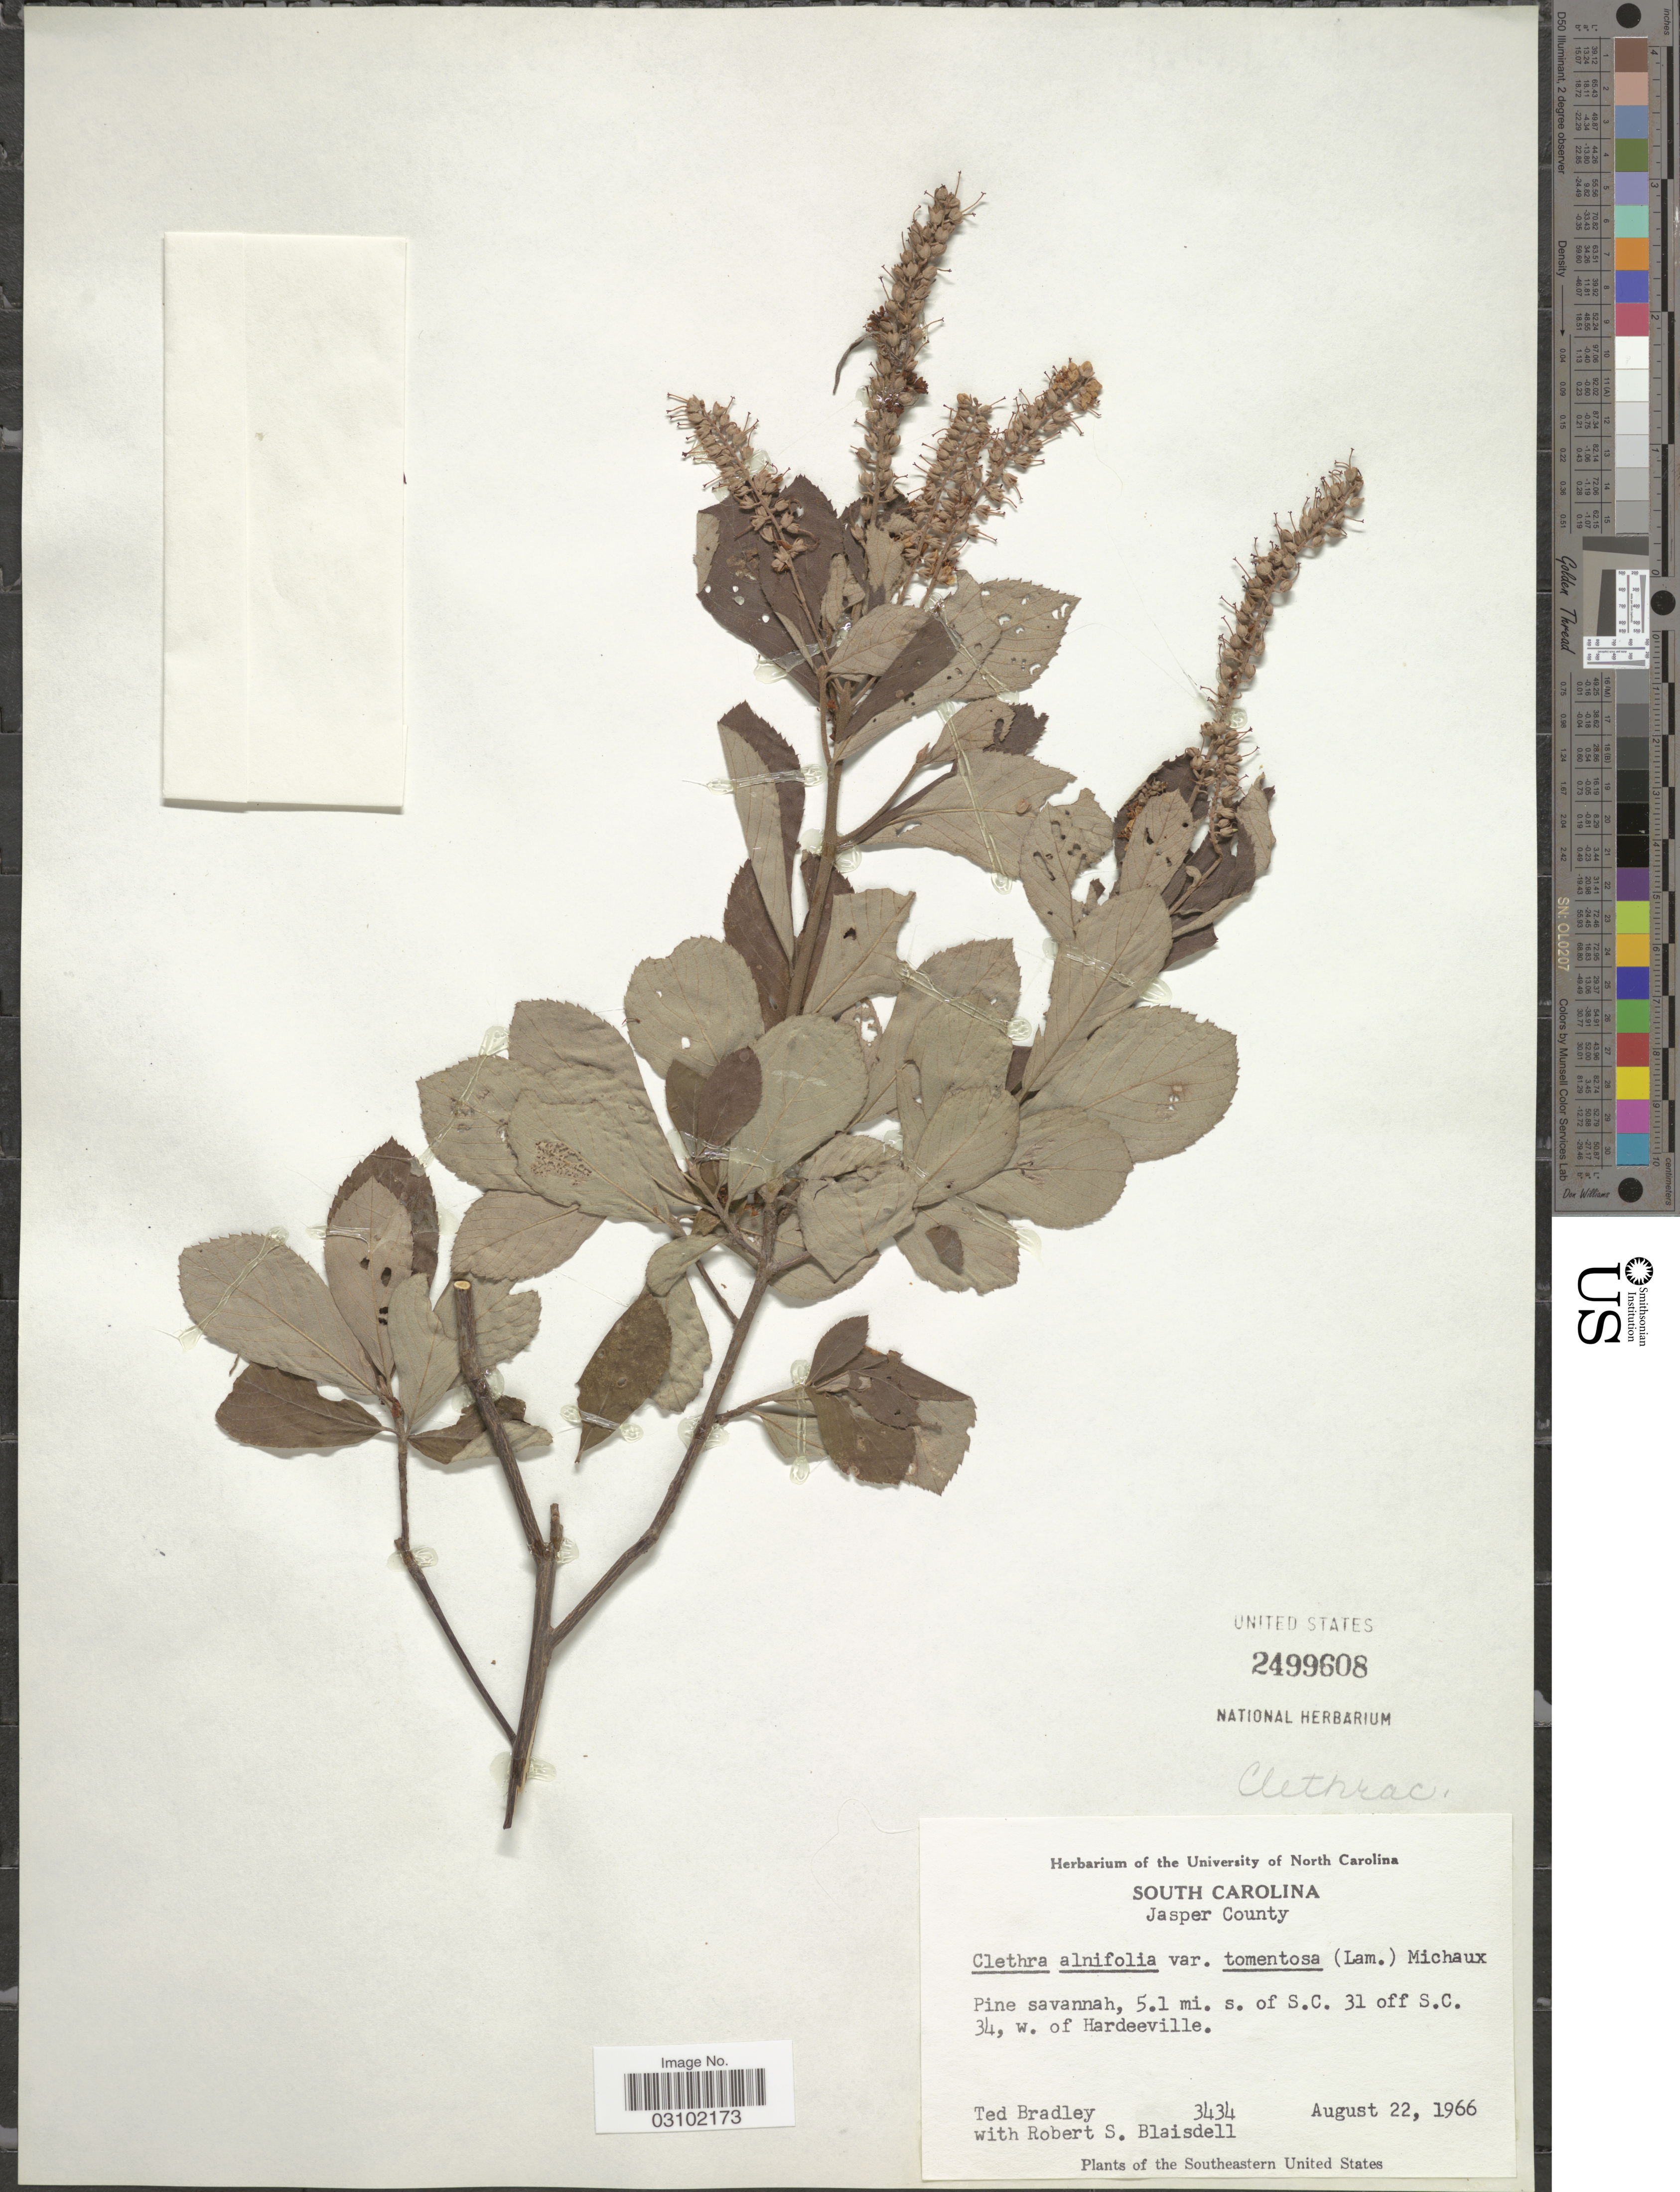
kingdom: Plantae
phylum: Tracheophyta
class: Magnoliopsida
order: Ericales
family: Clethraceae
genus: Clethra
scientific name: Clethra alnifolia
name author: L.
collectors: T. Bradley & R. S. Blaisdell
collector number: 3434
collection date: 1966-08-22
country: United States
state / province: South Carolina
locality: Jasper County, Pine savannah, 5.1 mi. s. of S.C. 31 off S.C. 34, w. of Hardeeville.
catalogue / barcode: US 2499608